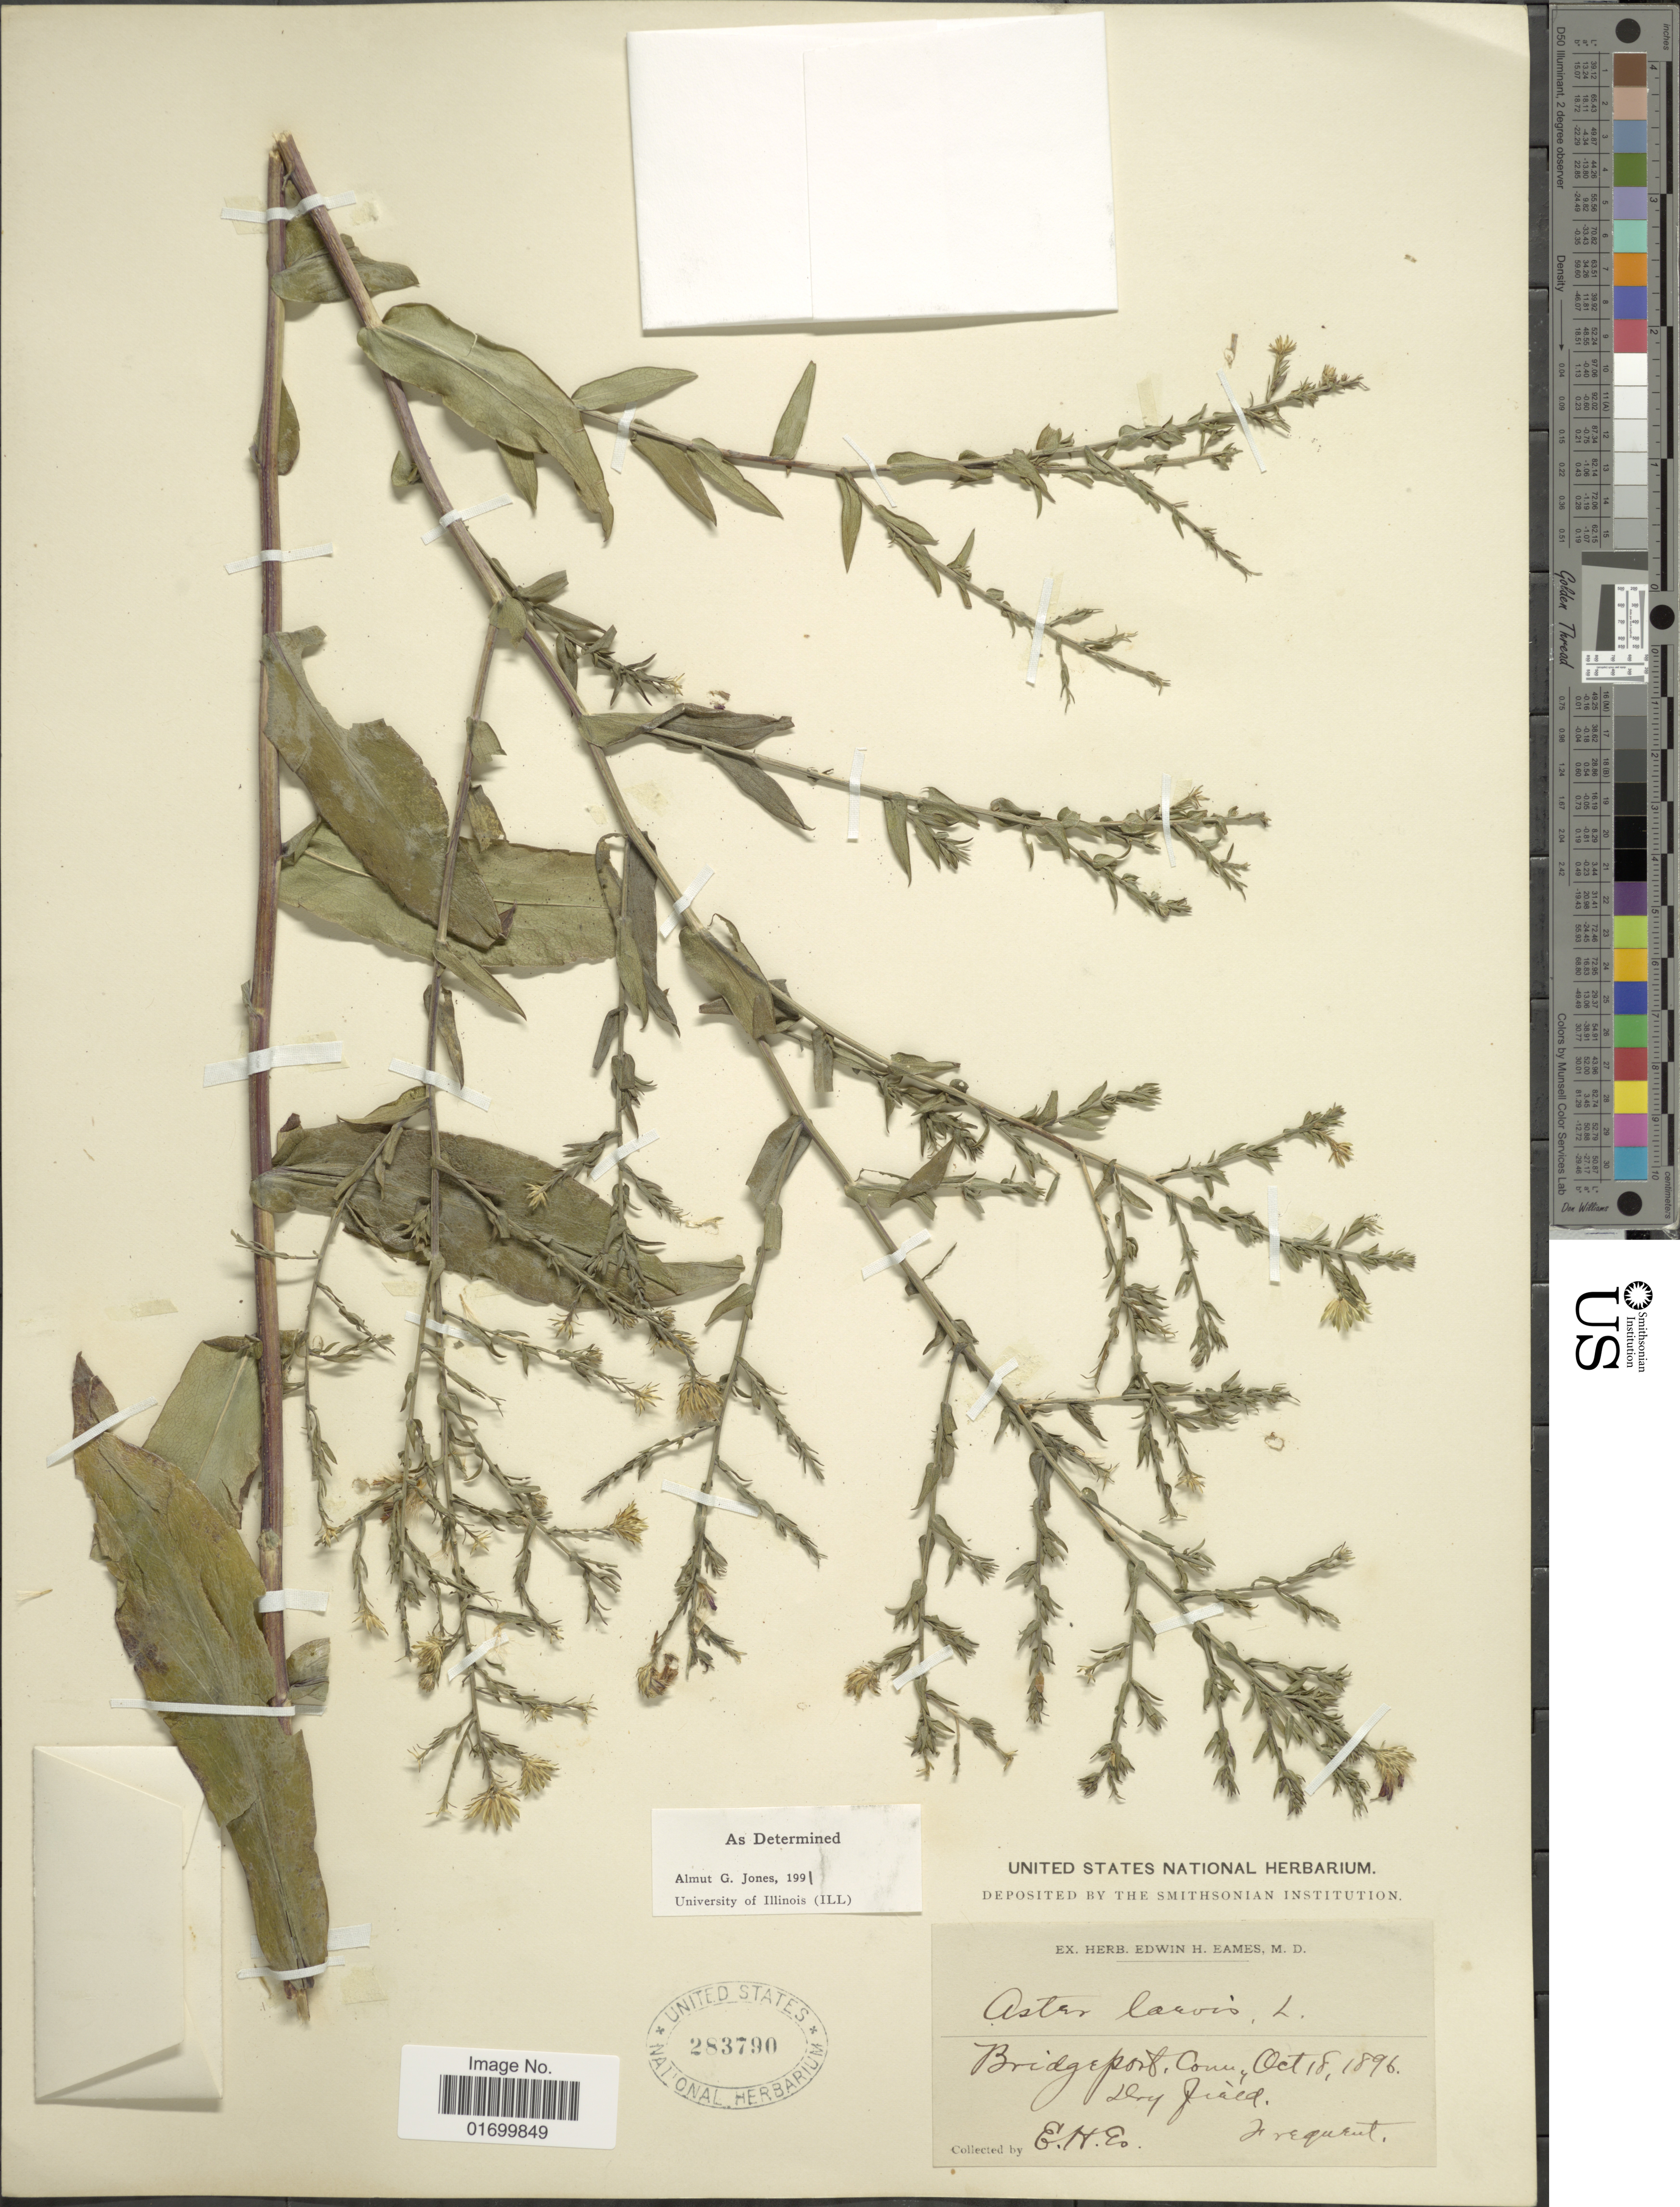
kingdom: Plantae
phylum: Tracheophyta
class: Magnoliopsida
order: Asterales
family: Asteraceae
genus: Symphyotrichum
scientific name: Symphyotrichum laeve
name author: (L.) Á. Löve & D. Löve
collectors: E. H. Eames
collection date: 1896-10-18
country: United States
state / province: Connecticut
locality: Bridgeport, Conn. Dry field.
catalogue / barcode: US 283790